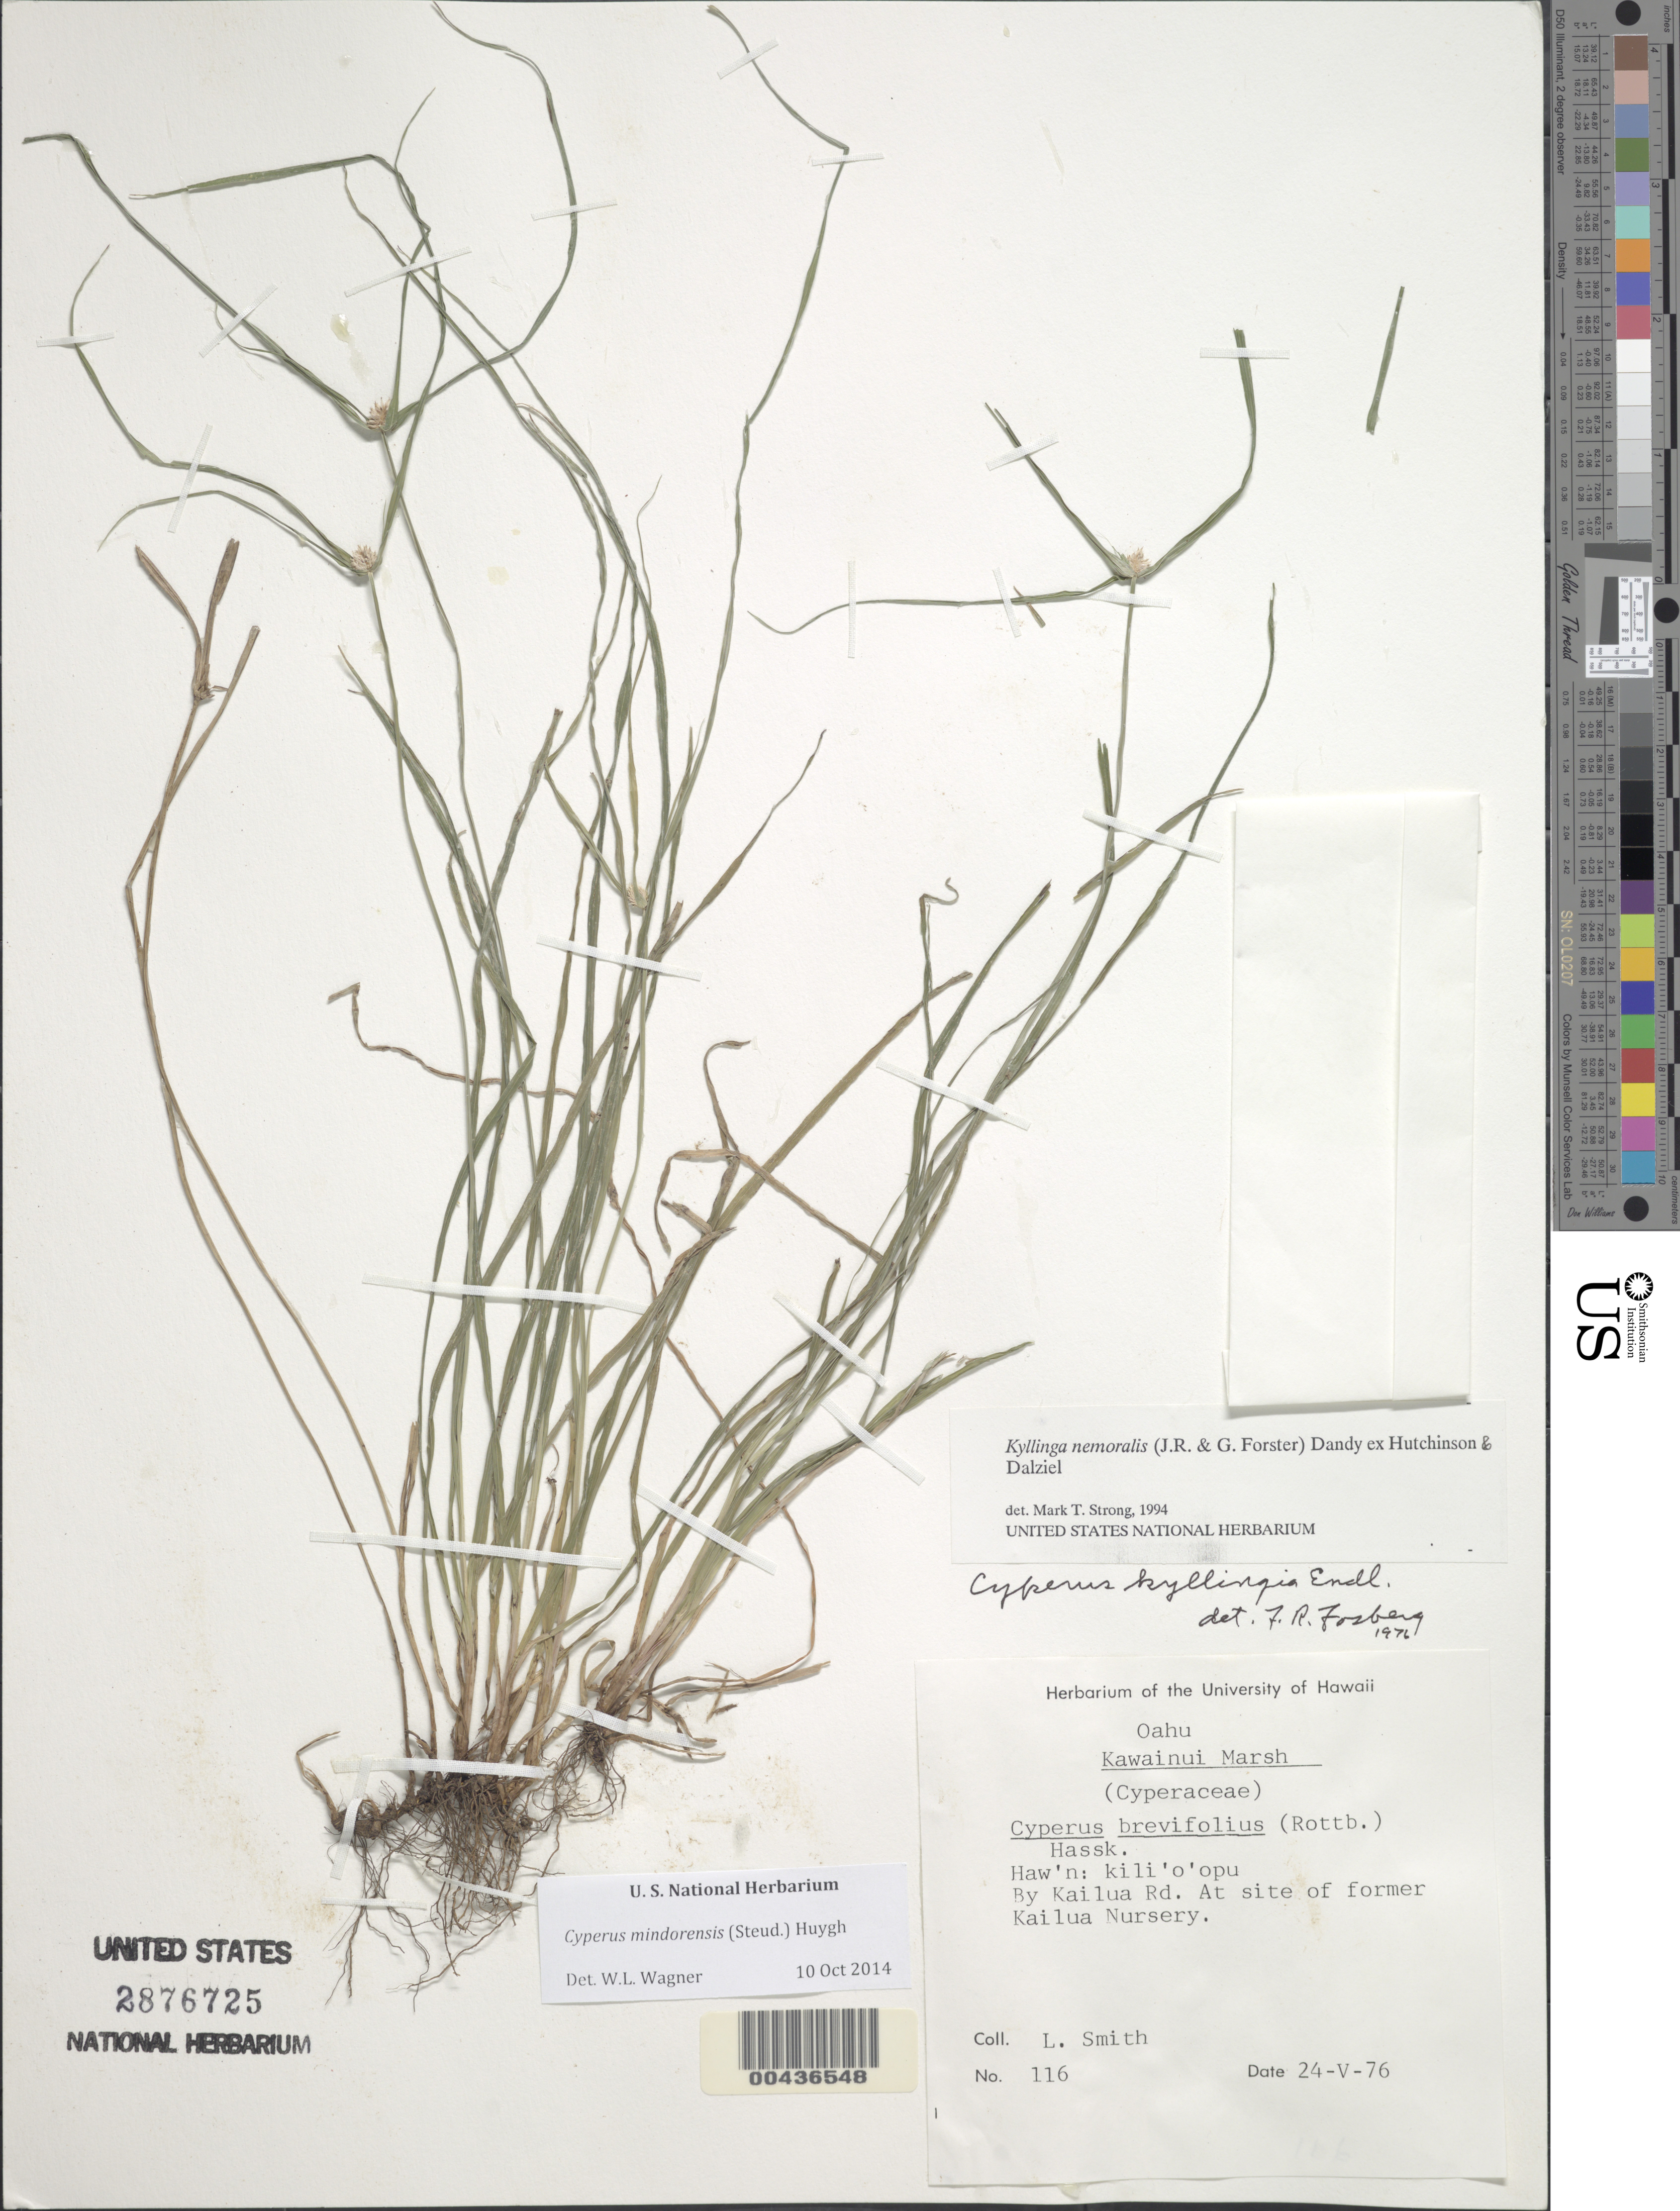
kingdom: Plantae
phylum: Tracheophyta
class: Liliopsida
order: Poales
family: Cyperaceae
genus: Cyperus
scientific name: Cyperus mindorensis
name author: (Steud.) Huygh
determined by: Wagner, W. L., (BOT), Smithsonian Institution - National Museum of Natural History (UNITED STATES)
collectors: L. Smith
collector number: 116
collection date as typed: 24 May 1976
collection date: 1976-05-24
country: United States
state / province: Hawaii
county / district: Honolulu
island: Oahu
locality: Haw'n: kili'o'opu, by Kailua Rd. at side of former Kailua Nursery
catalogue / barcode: US 2876725